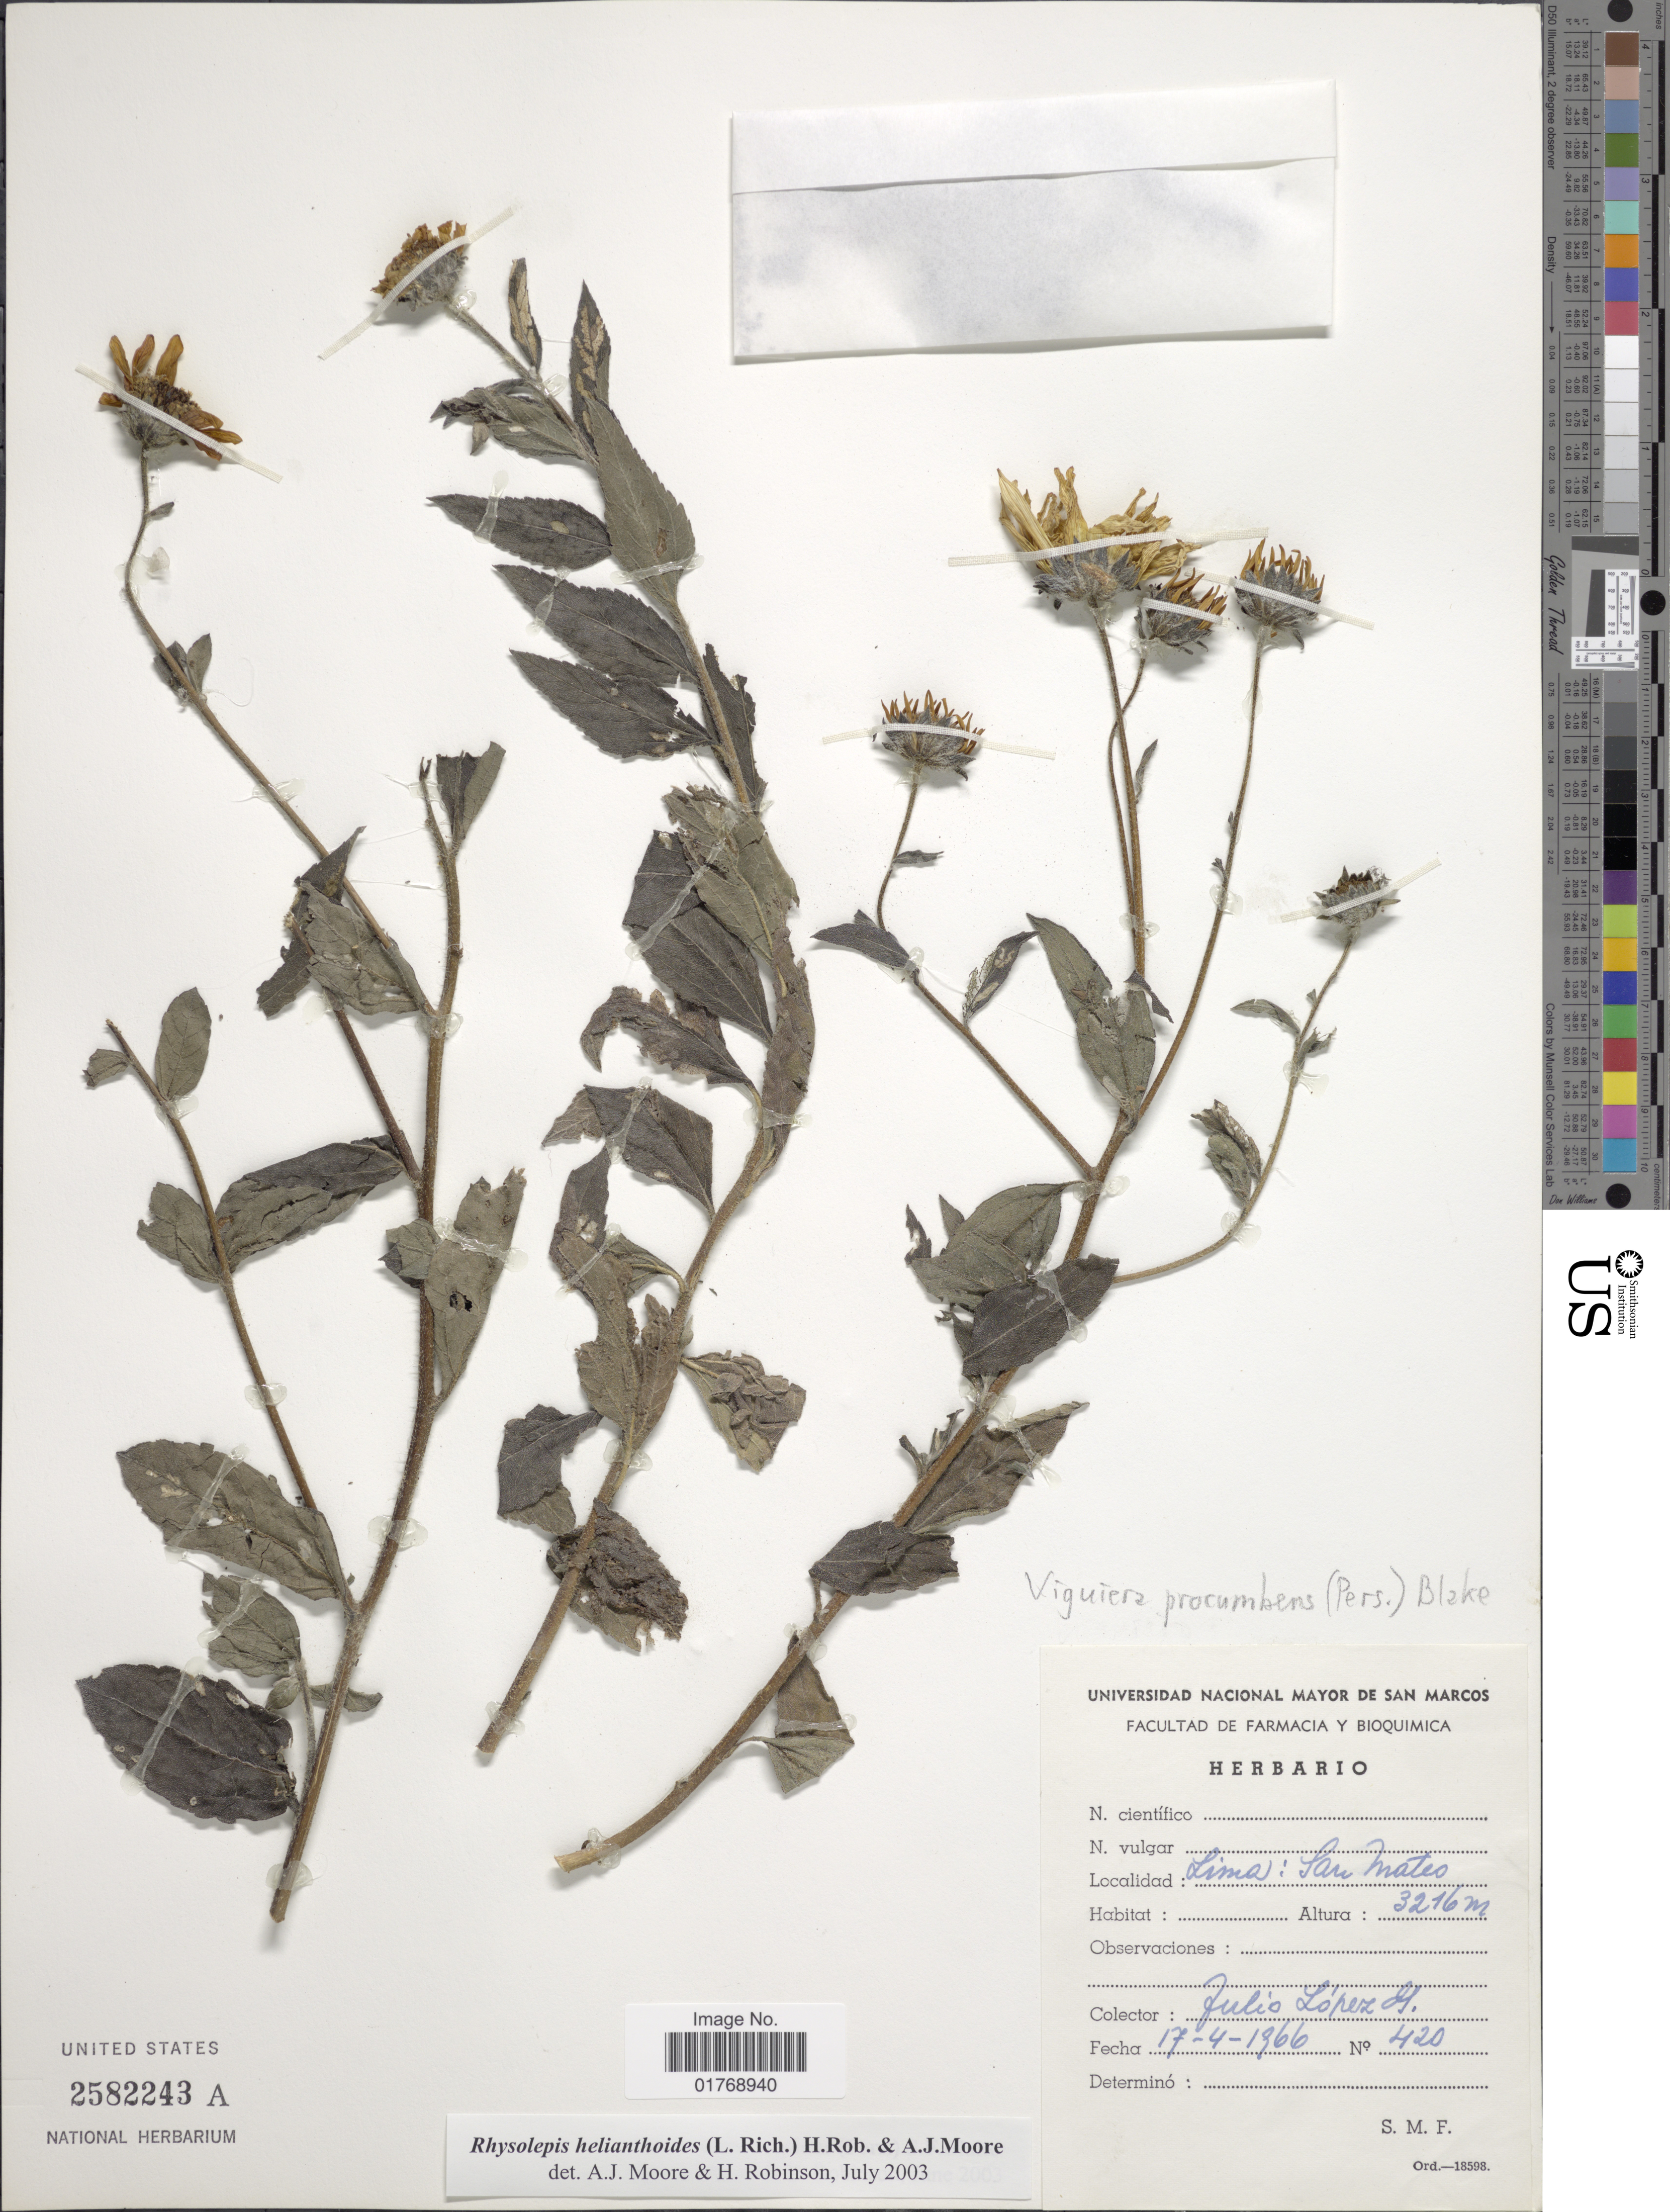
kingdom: Plantae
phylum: Tracheophyta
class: Magnoliopsida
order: Asterales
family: Asteraceae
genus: Viguiera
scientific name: Viguiera procumbens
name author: (Pers.) S.F. Blake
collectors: J. Lopez M.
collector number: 420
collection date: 1966-04-17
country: Peru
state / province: Lima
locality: Lima: San Mateo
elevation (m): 3216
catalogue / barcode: US 2582243A